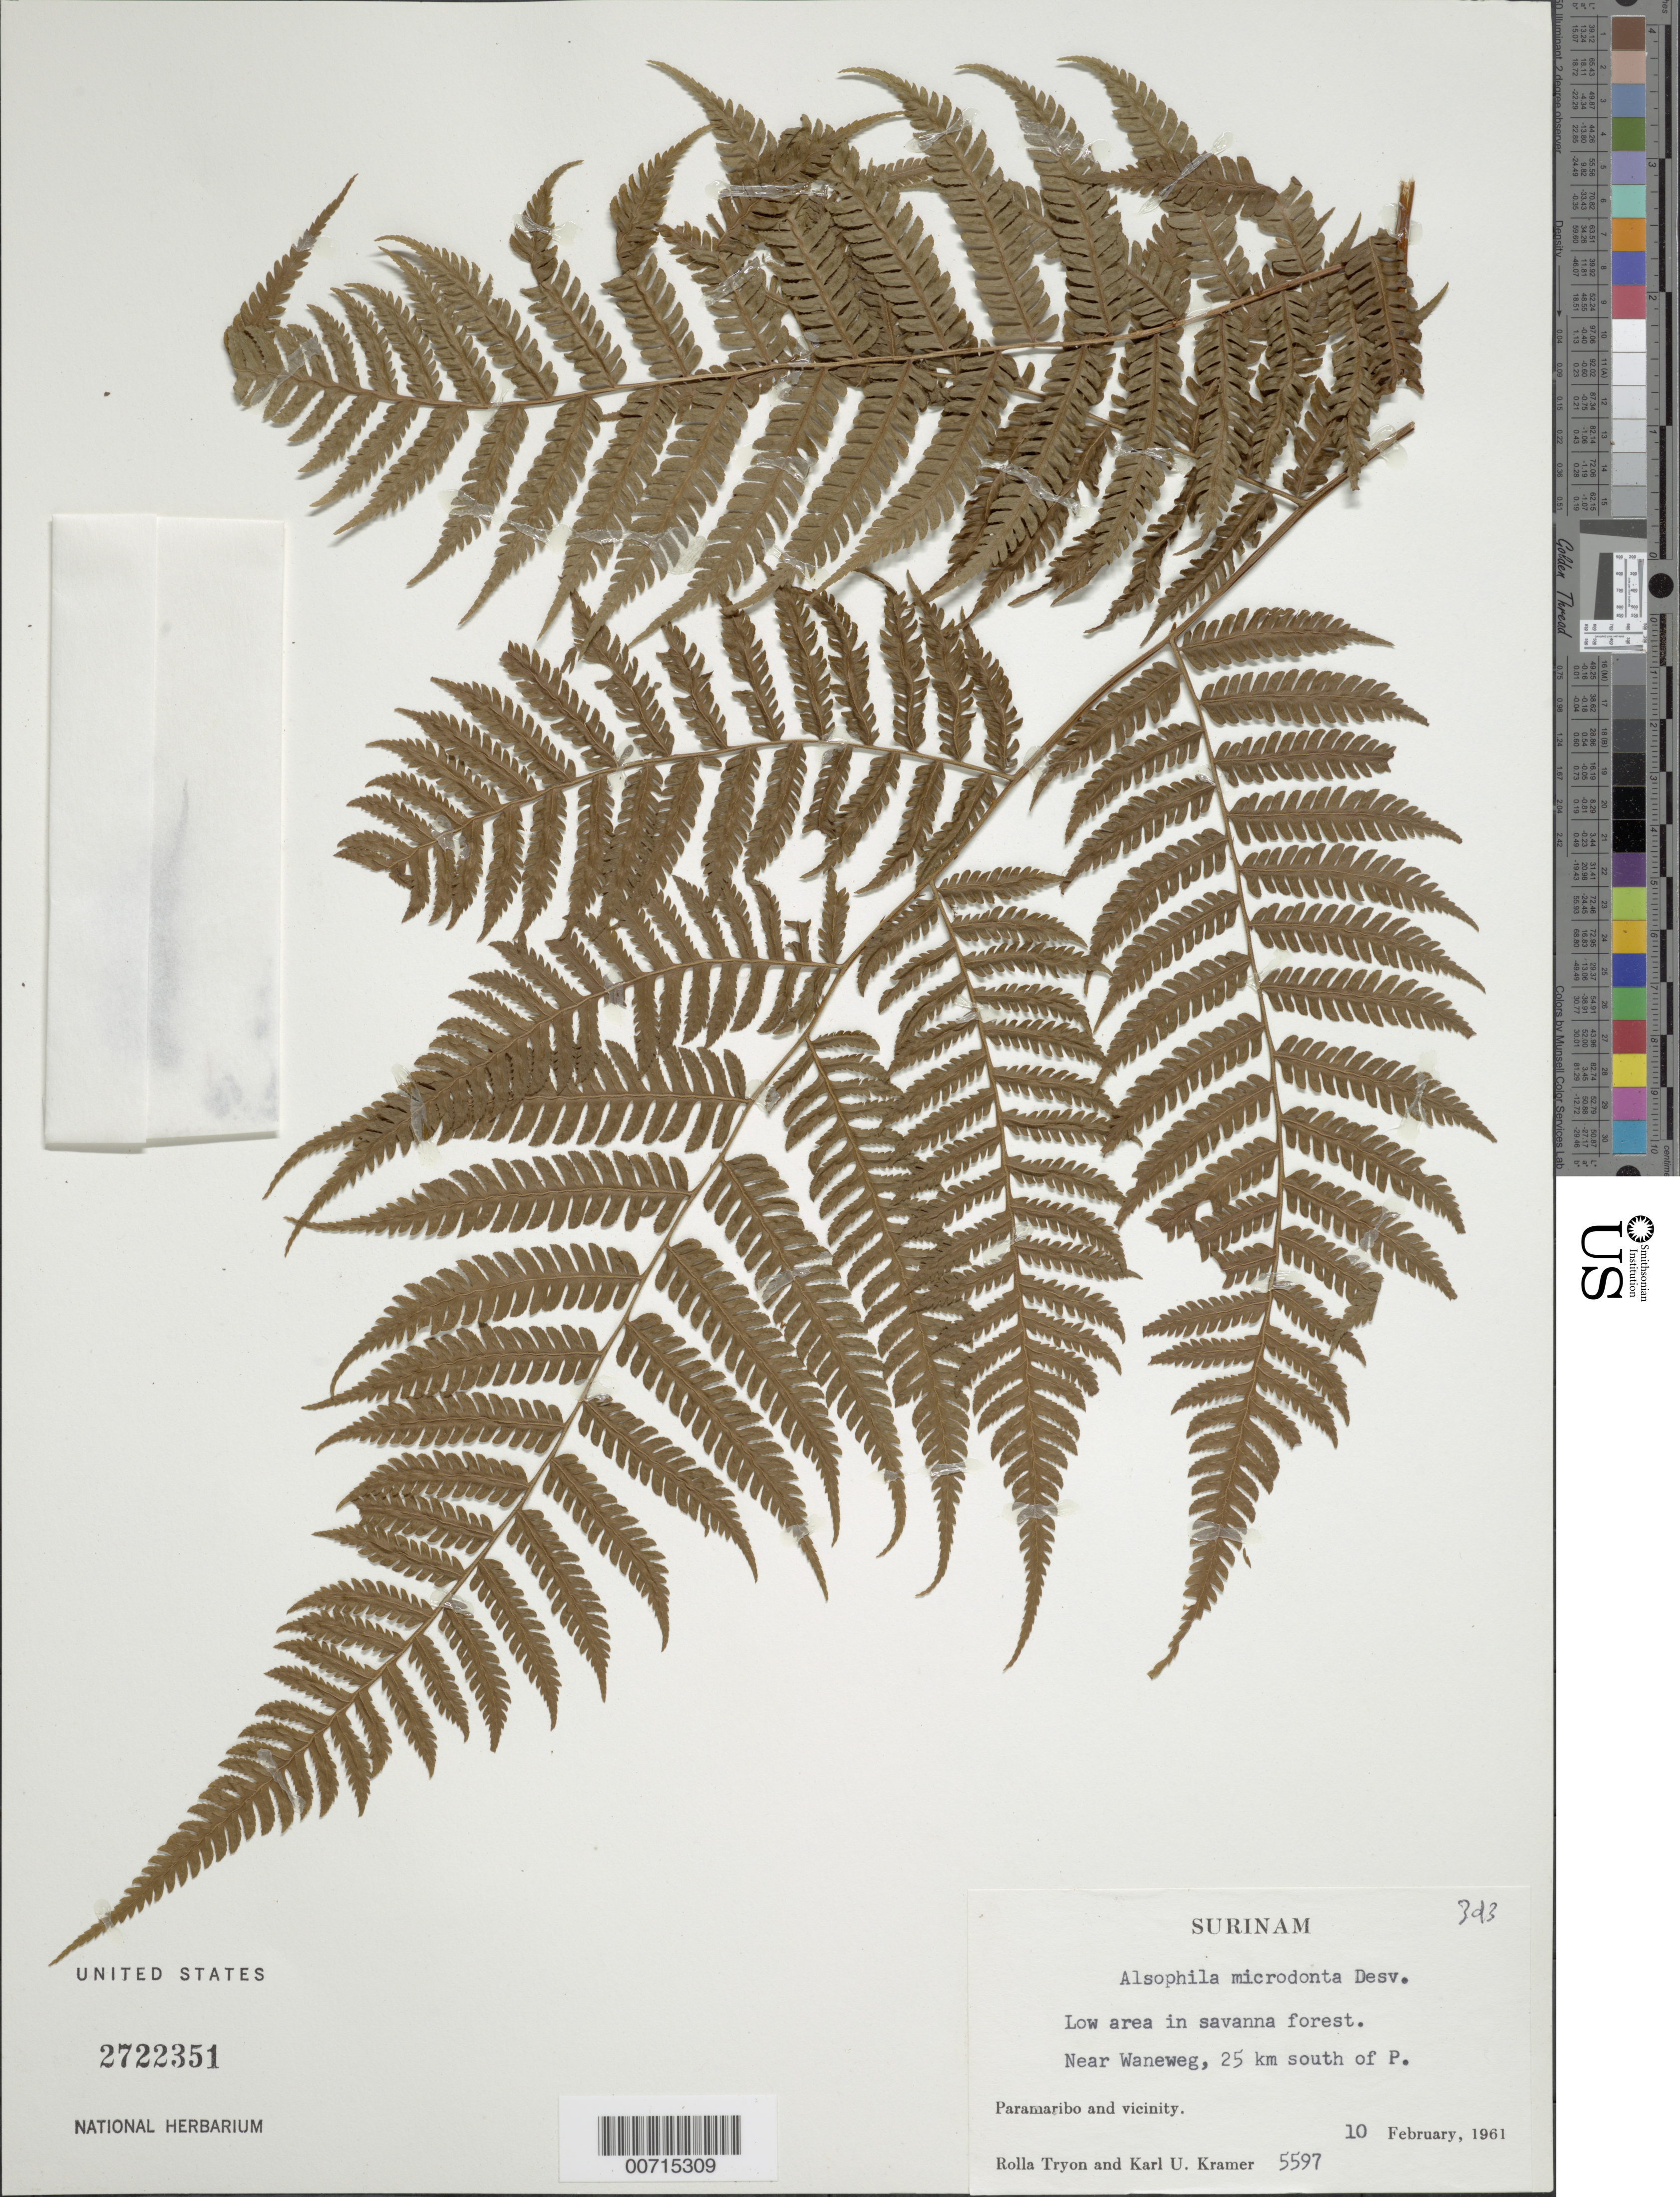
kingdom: Plantae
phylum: Tracheophyta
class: Polypodiopsida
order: Cyatheales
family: Cyatheaceae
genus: Cyathea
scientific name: Cyathea microdonta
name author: (Desv.) Domin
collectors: R. M. Tryon & K. U. Kramer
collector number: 5597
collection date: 1961-02-10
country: Suriname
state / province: Paramaribo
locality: Surinam, Low area in savanna forest, Near Waneweg, 24 km South of P., Paramaribo and Vicinity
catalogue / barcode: US 2722351